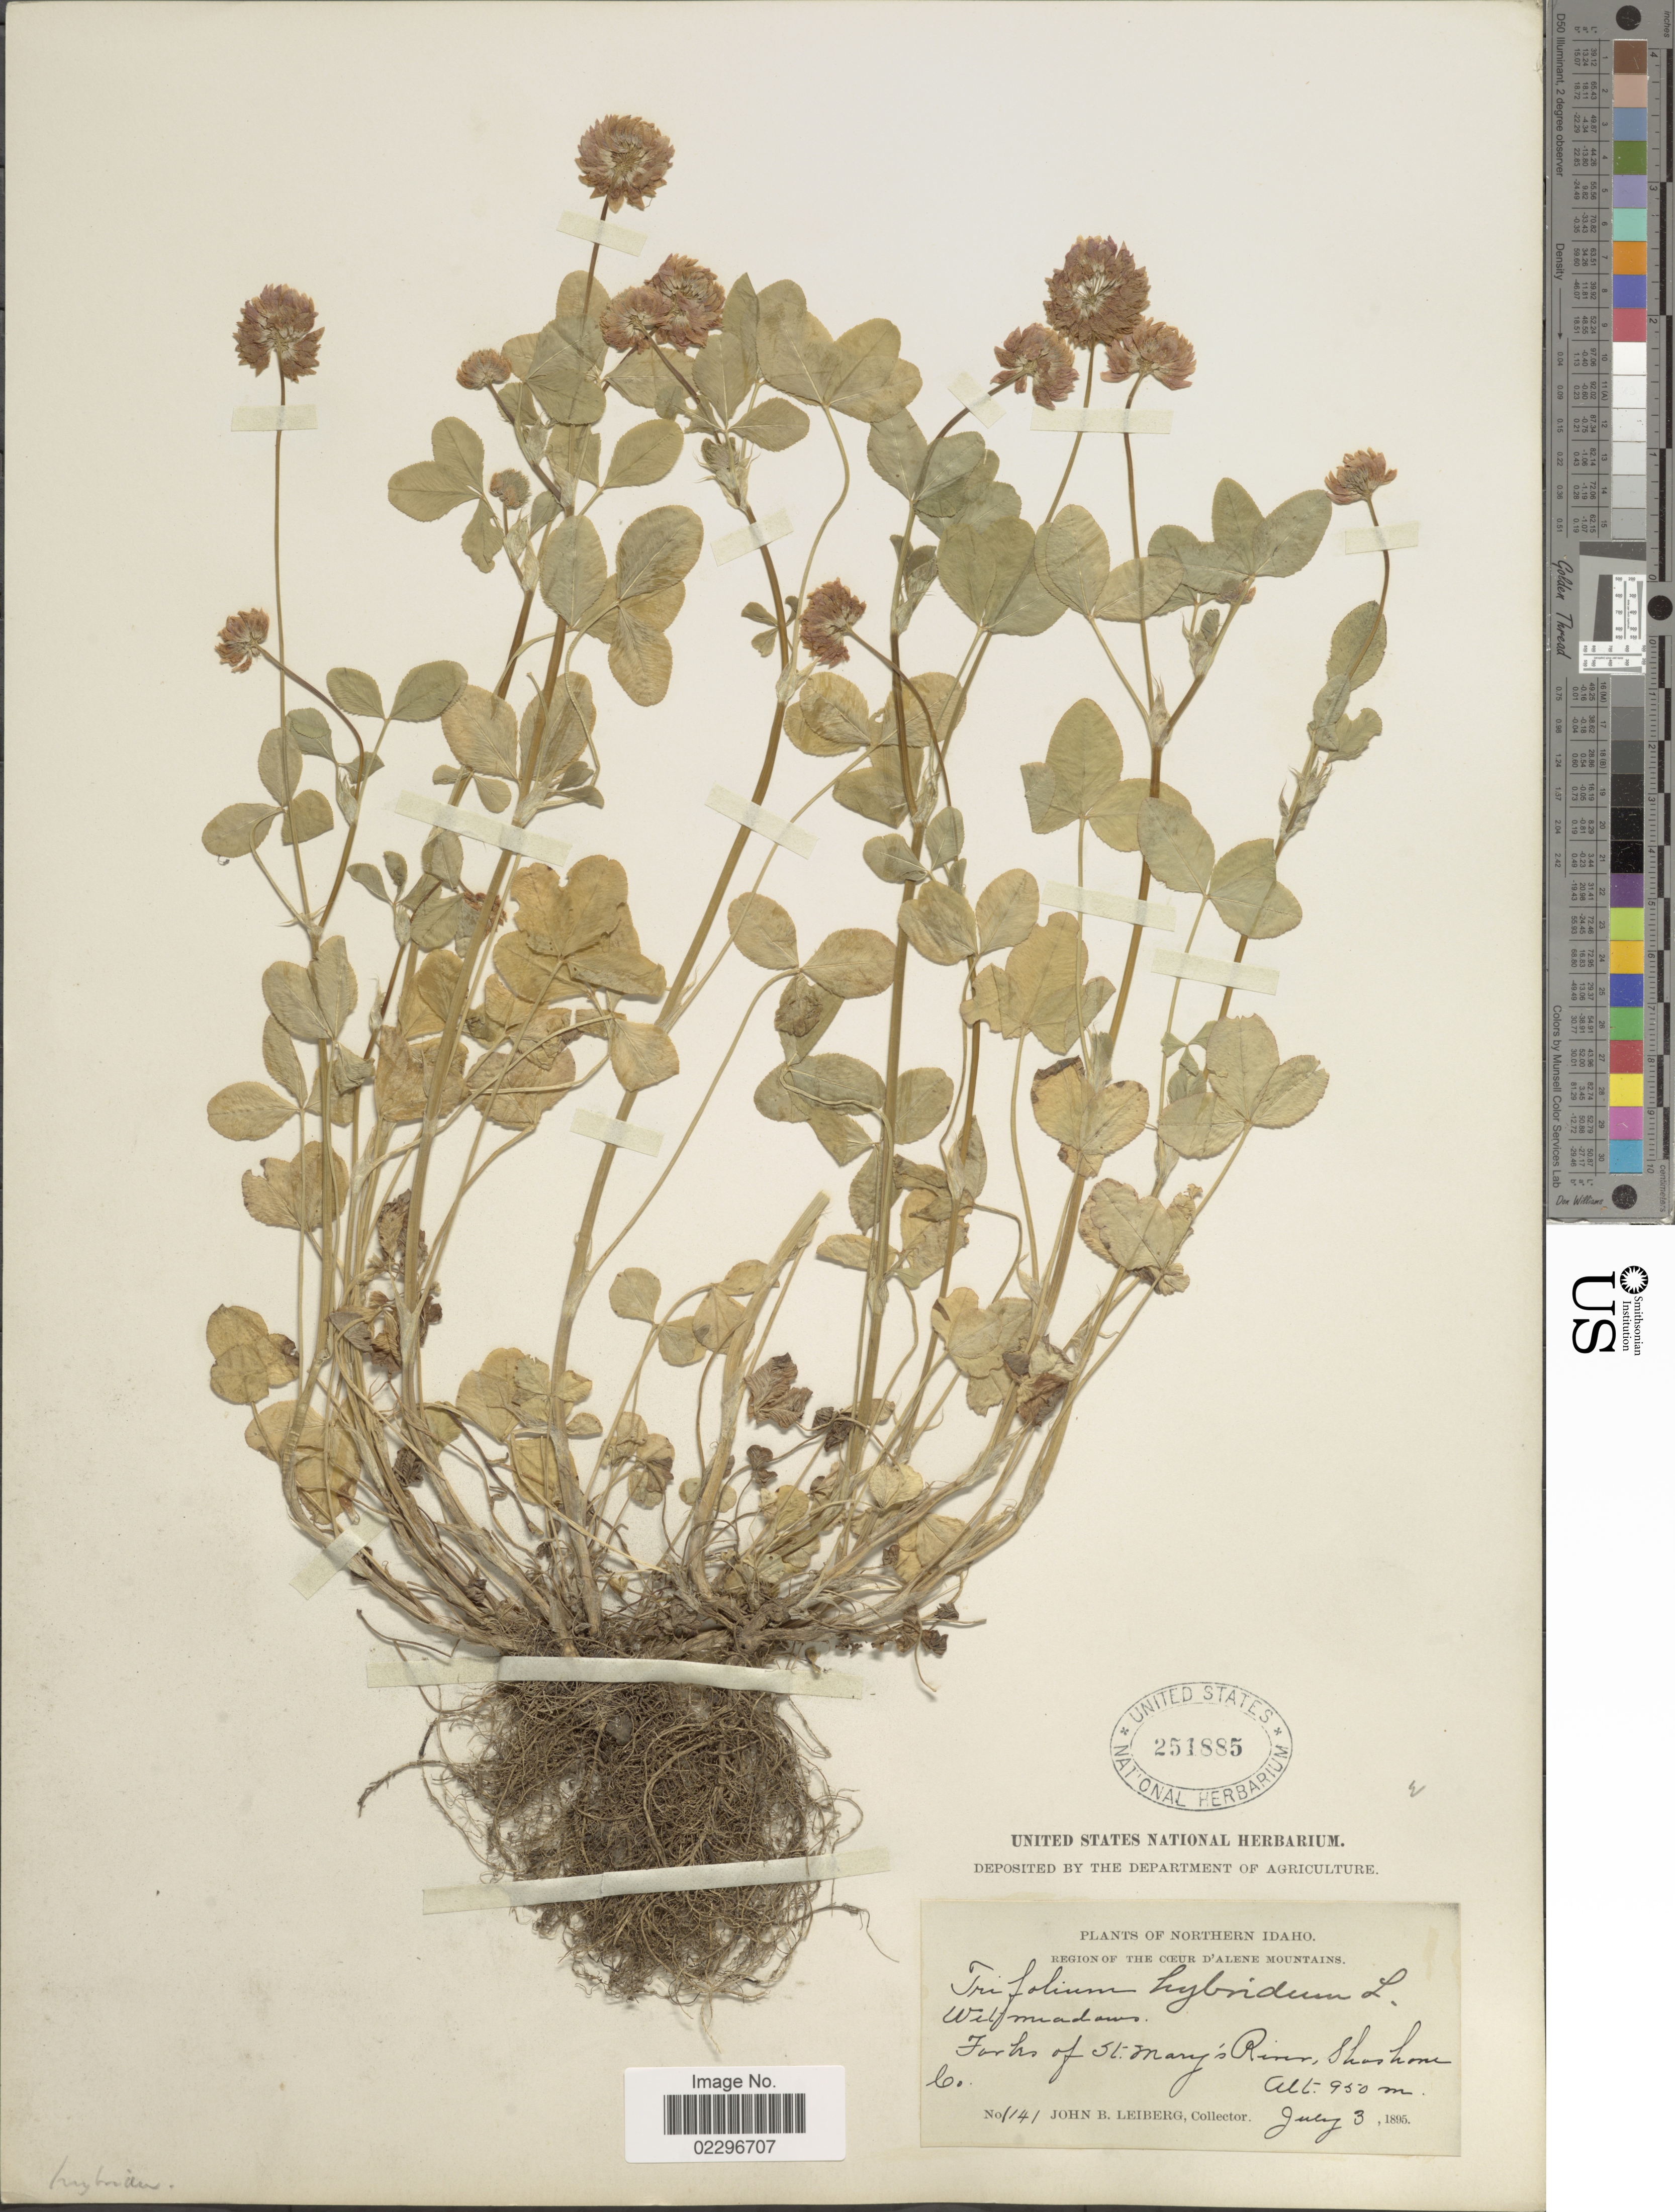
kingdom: Plantae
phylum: Tracheophyta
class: Magnoliopsida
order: Fabales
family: Fabaceae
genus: Trifolium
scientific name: Trifolium hybridum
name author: L.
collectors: J. B. Leiberg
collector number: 1141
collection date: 1895-07-03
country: United States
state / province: Idaho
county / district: Shoshone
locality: Northern Idaho, Region of the Coeur d'Alene Mountains. Forks of St. Mary's River [St. Maries River], Shoshone Co.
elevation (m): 950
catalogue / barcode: US 251885